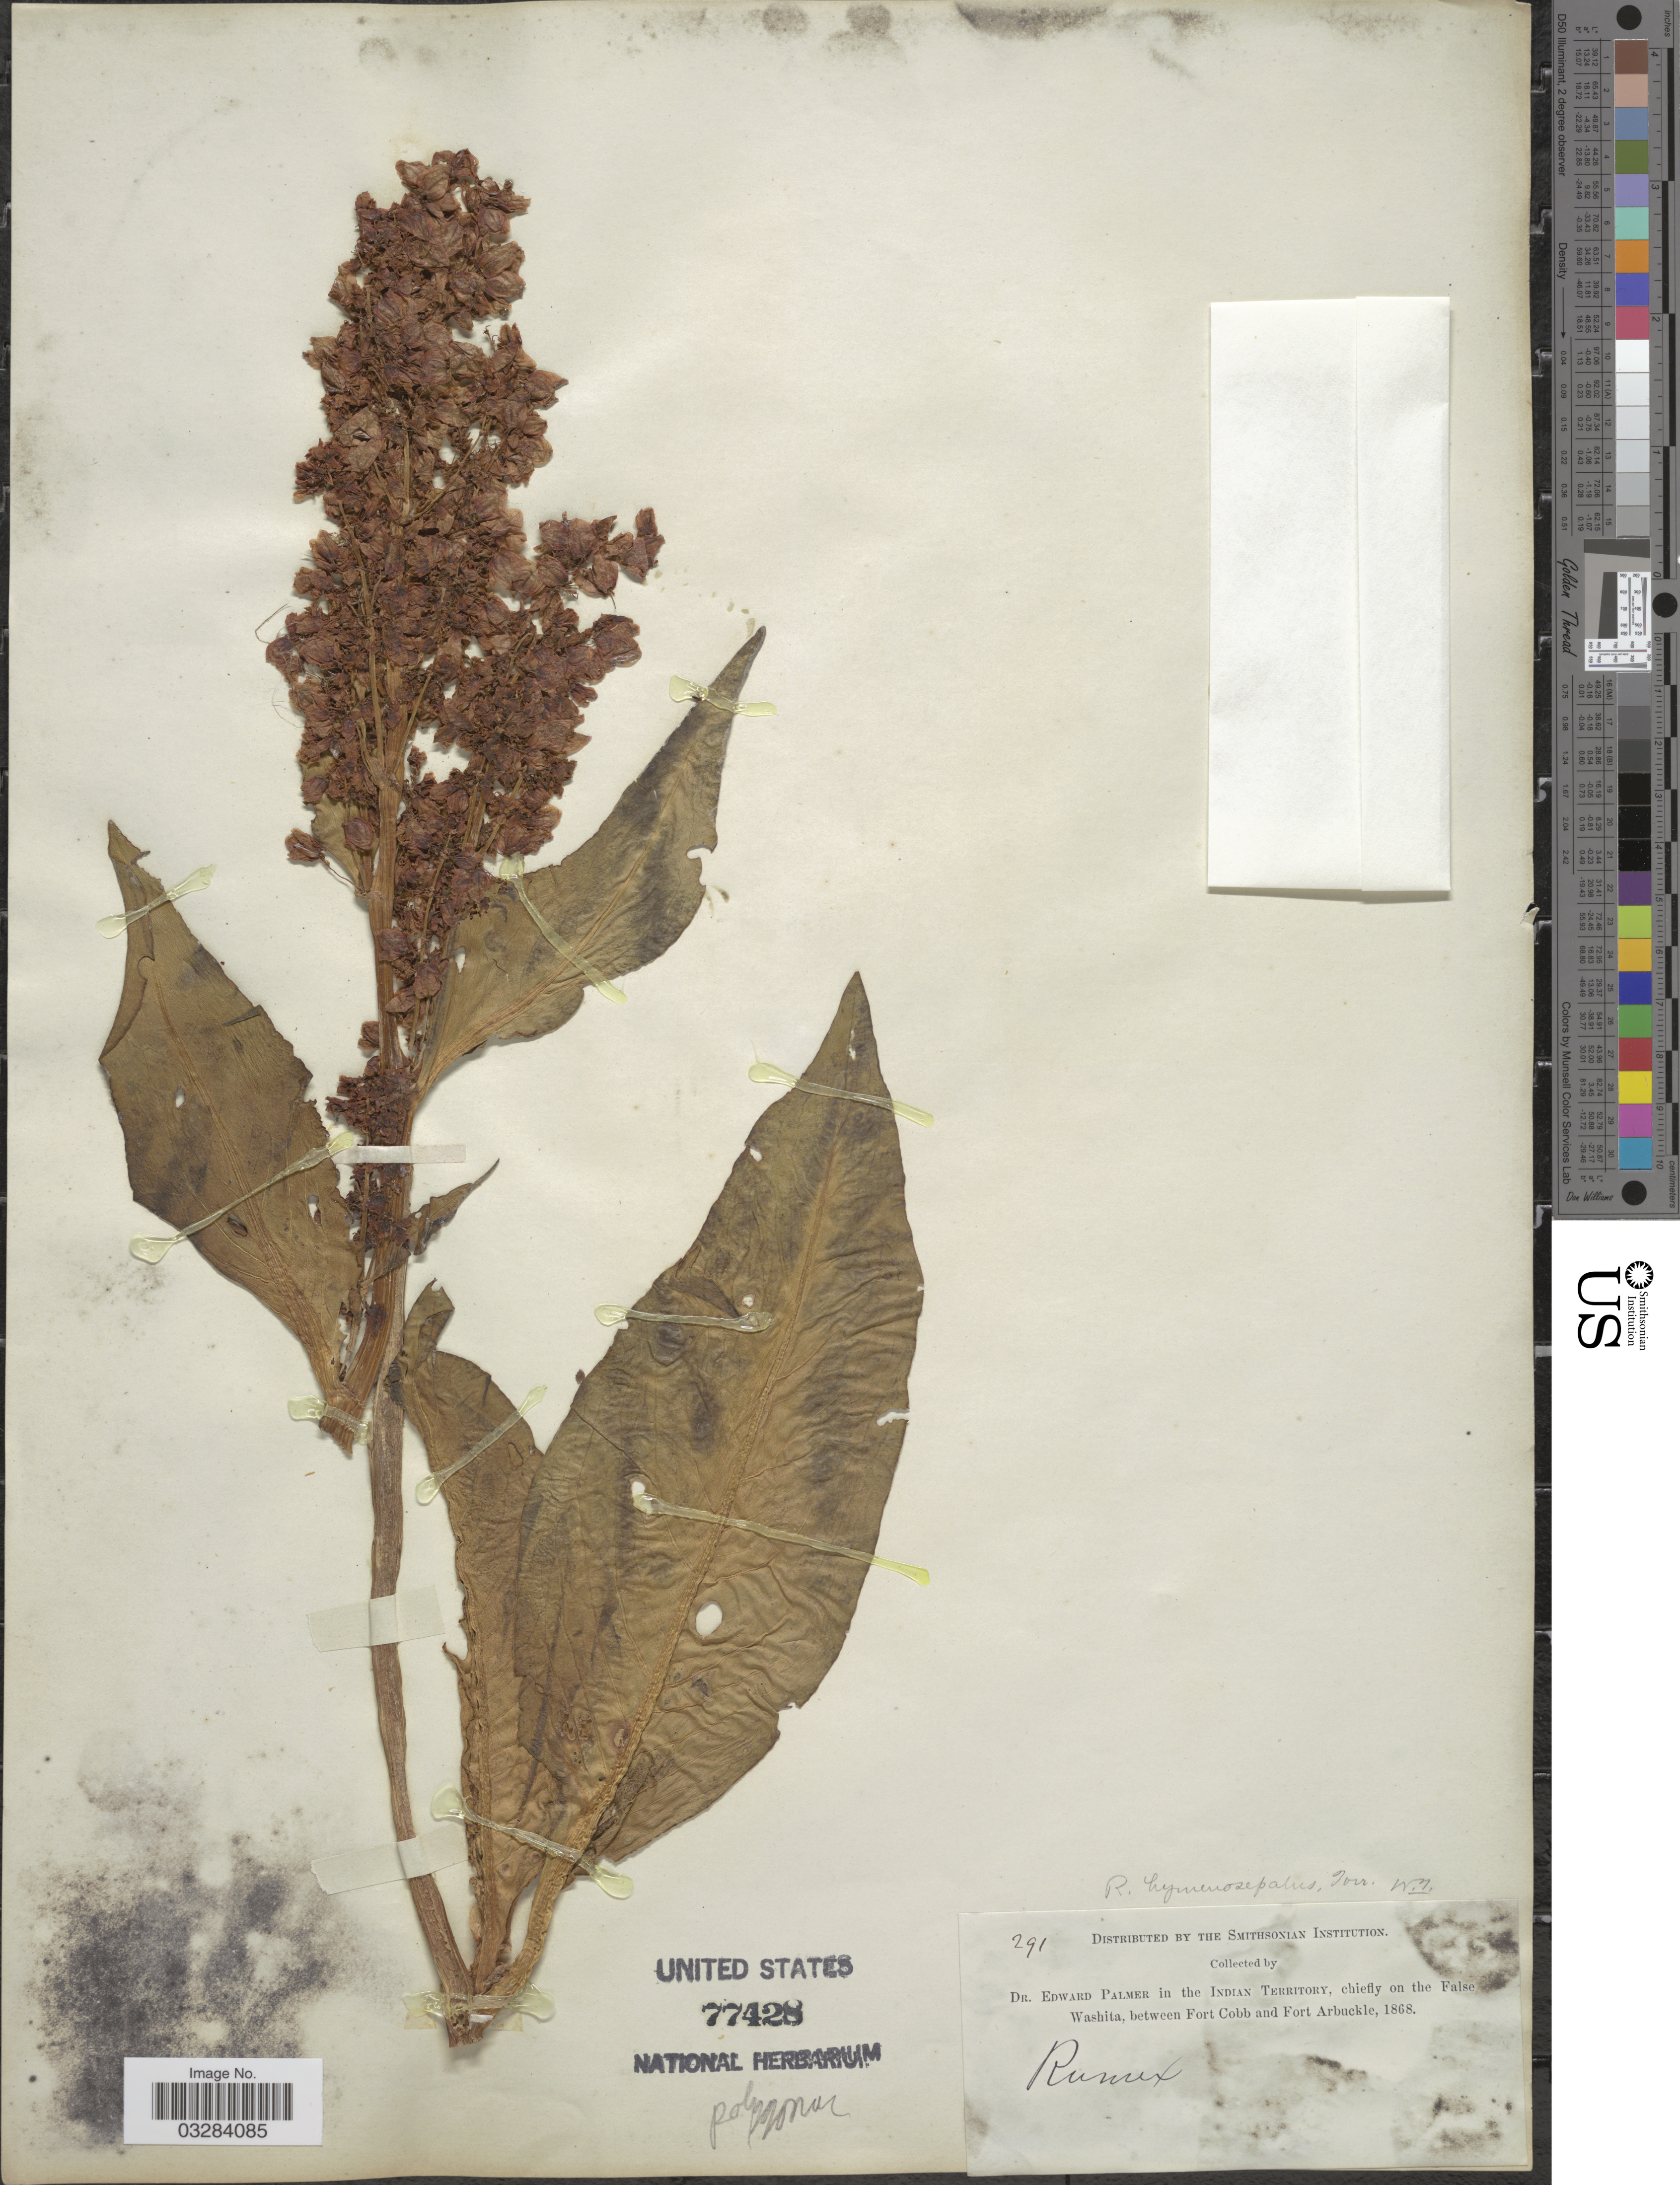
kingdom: Plantae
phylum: Tracheophyta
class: Magnoliopsida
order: Caryophyllales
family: Polygonaceae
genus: Rumex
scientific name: Rumex hymenosepalus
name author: Torr.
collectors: E. Palmer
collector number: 291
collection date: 1868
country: United States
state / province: Oklahoma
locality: Indian Territory, chiefly on the False Washita, between Fort Cobb and Fort Arbuckle.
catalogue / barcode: US 77428